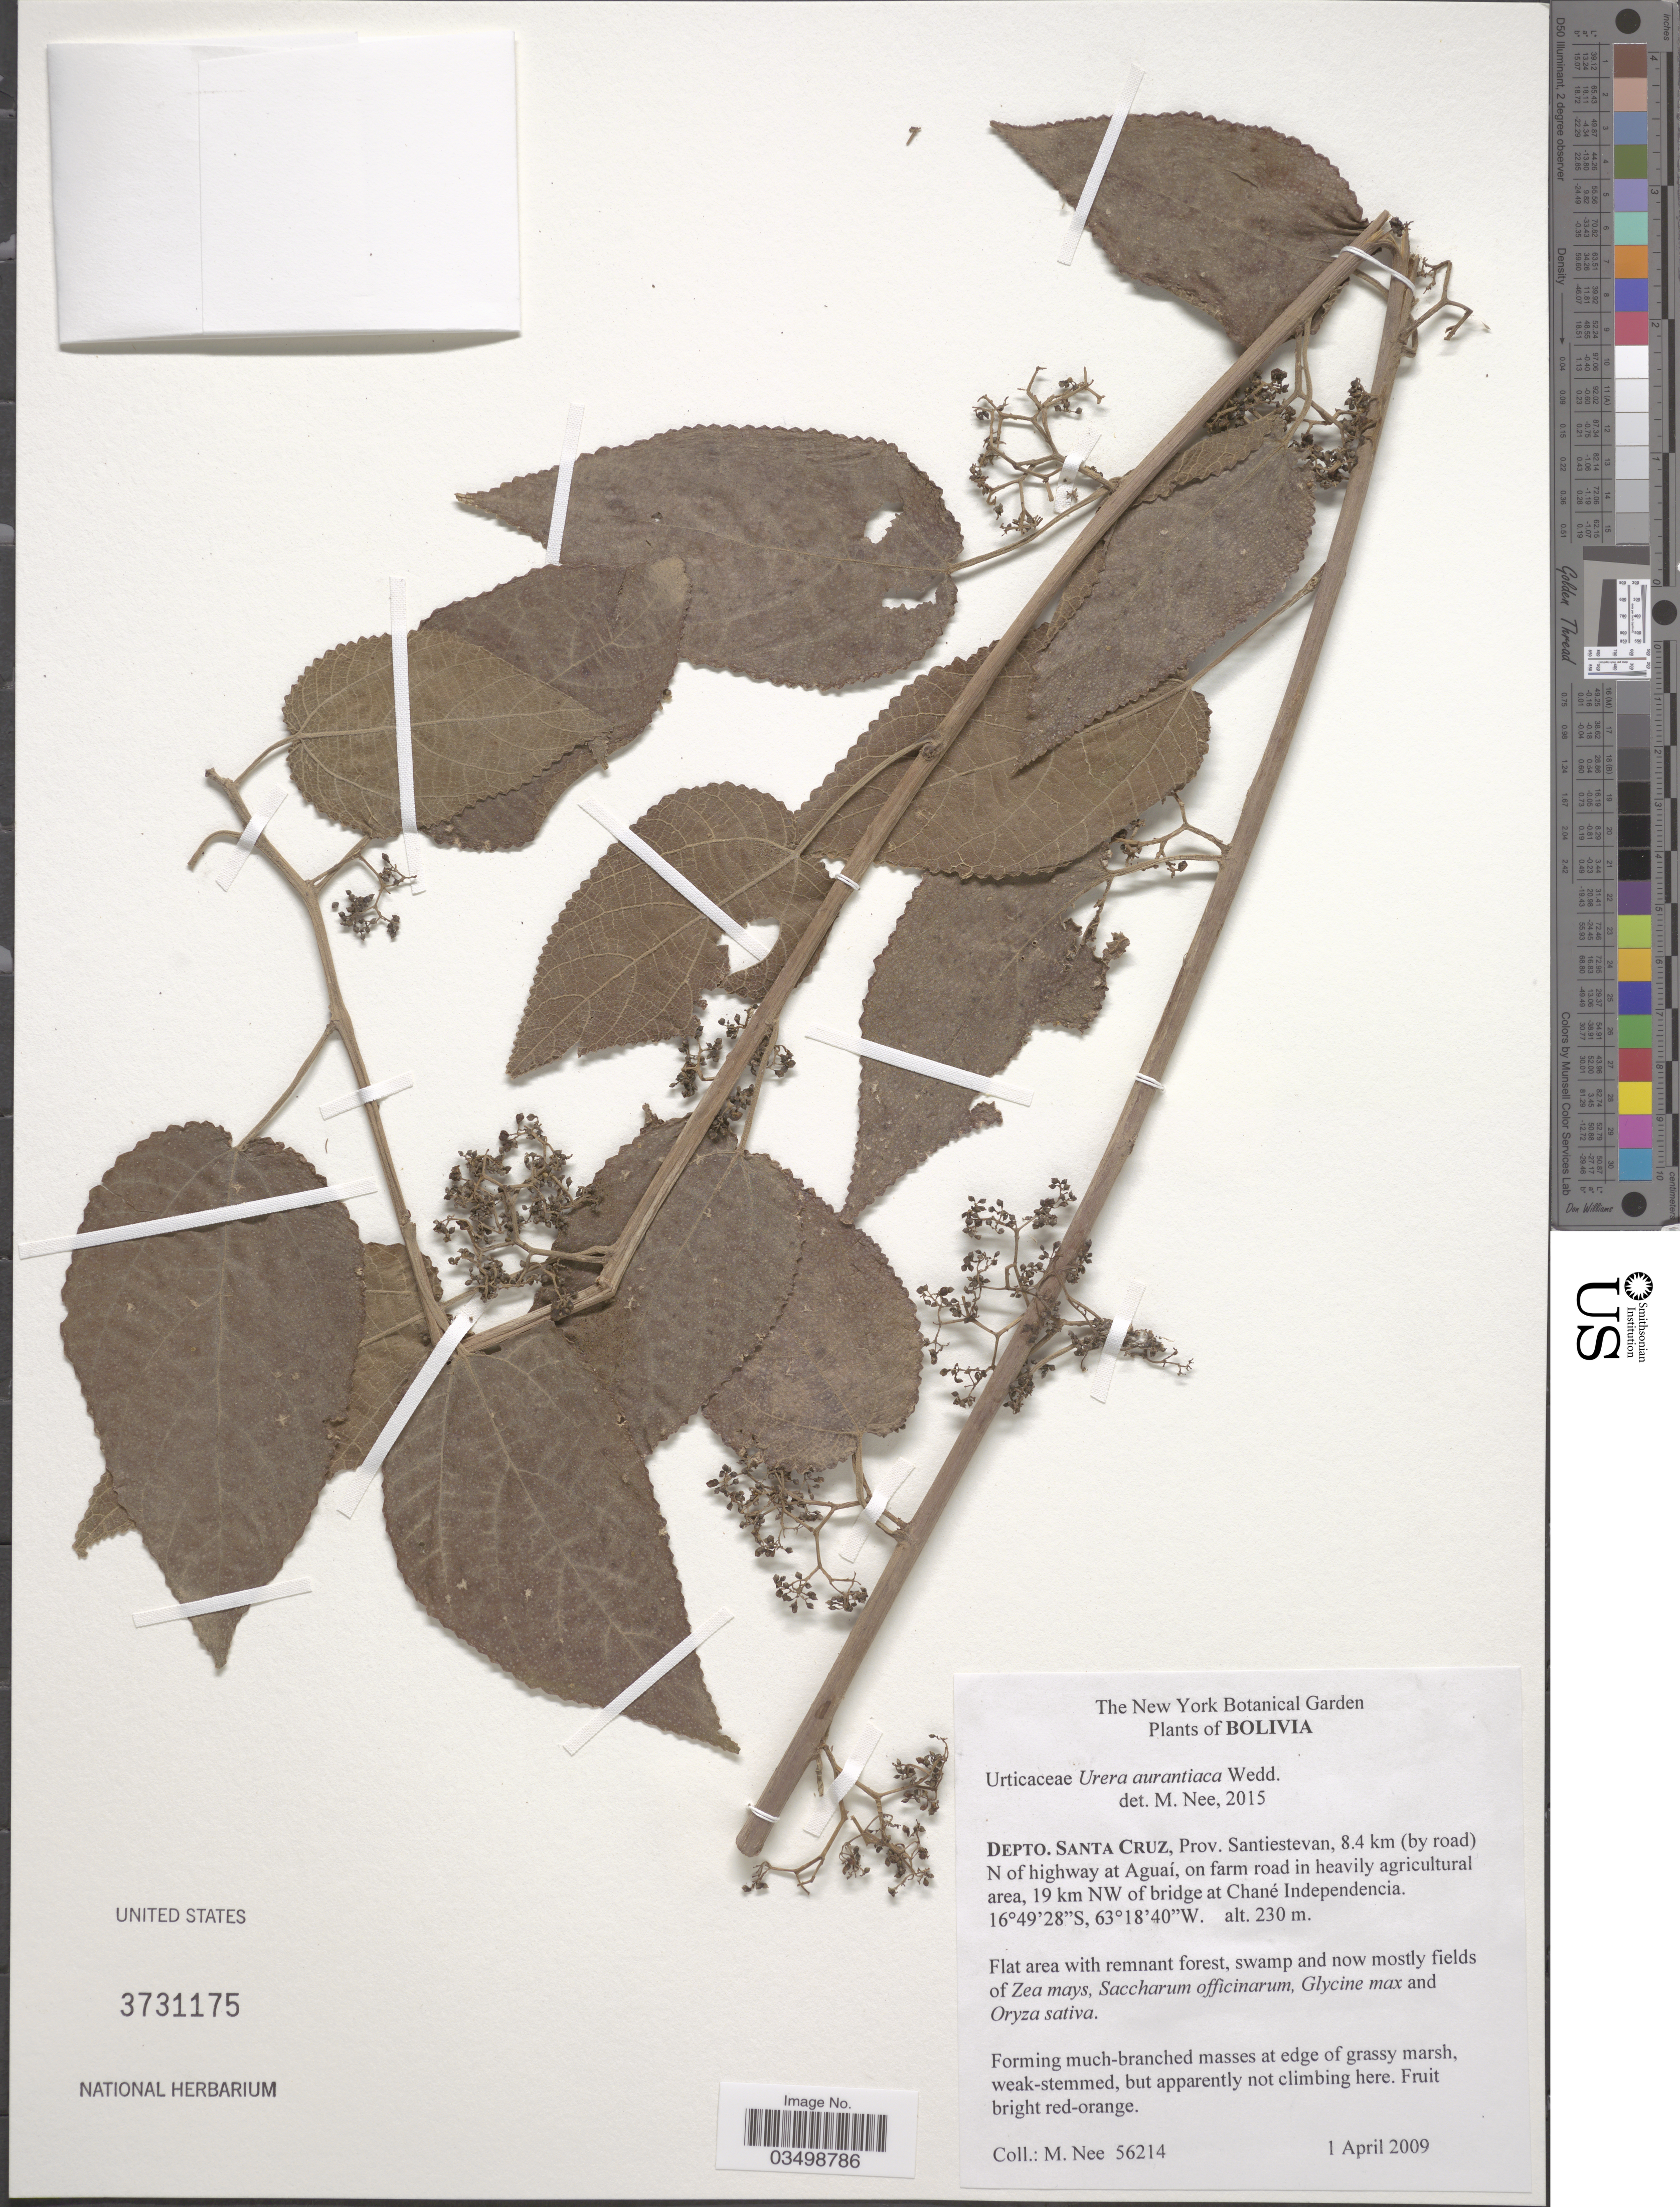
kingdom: Plantae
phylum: Tracheophyta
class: Magnoliopsida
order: Rosales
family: Urticaceae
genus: Urera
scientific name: Urera aurantiaca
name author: Wedd.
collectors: M. Nee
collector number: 56214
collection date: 2009-04-01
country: Bolivia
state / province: Santa Cruz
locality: Depto. Santa Cruz., Prov. Santiestevan, 8.4 km (by road) N of highway of Aguaí, on farm road in heavily agricultural area, 19 km NW of bridge of Chané Independencia.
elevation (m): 230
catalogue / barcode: US 3731175